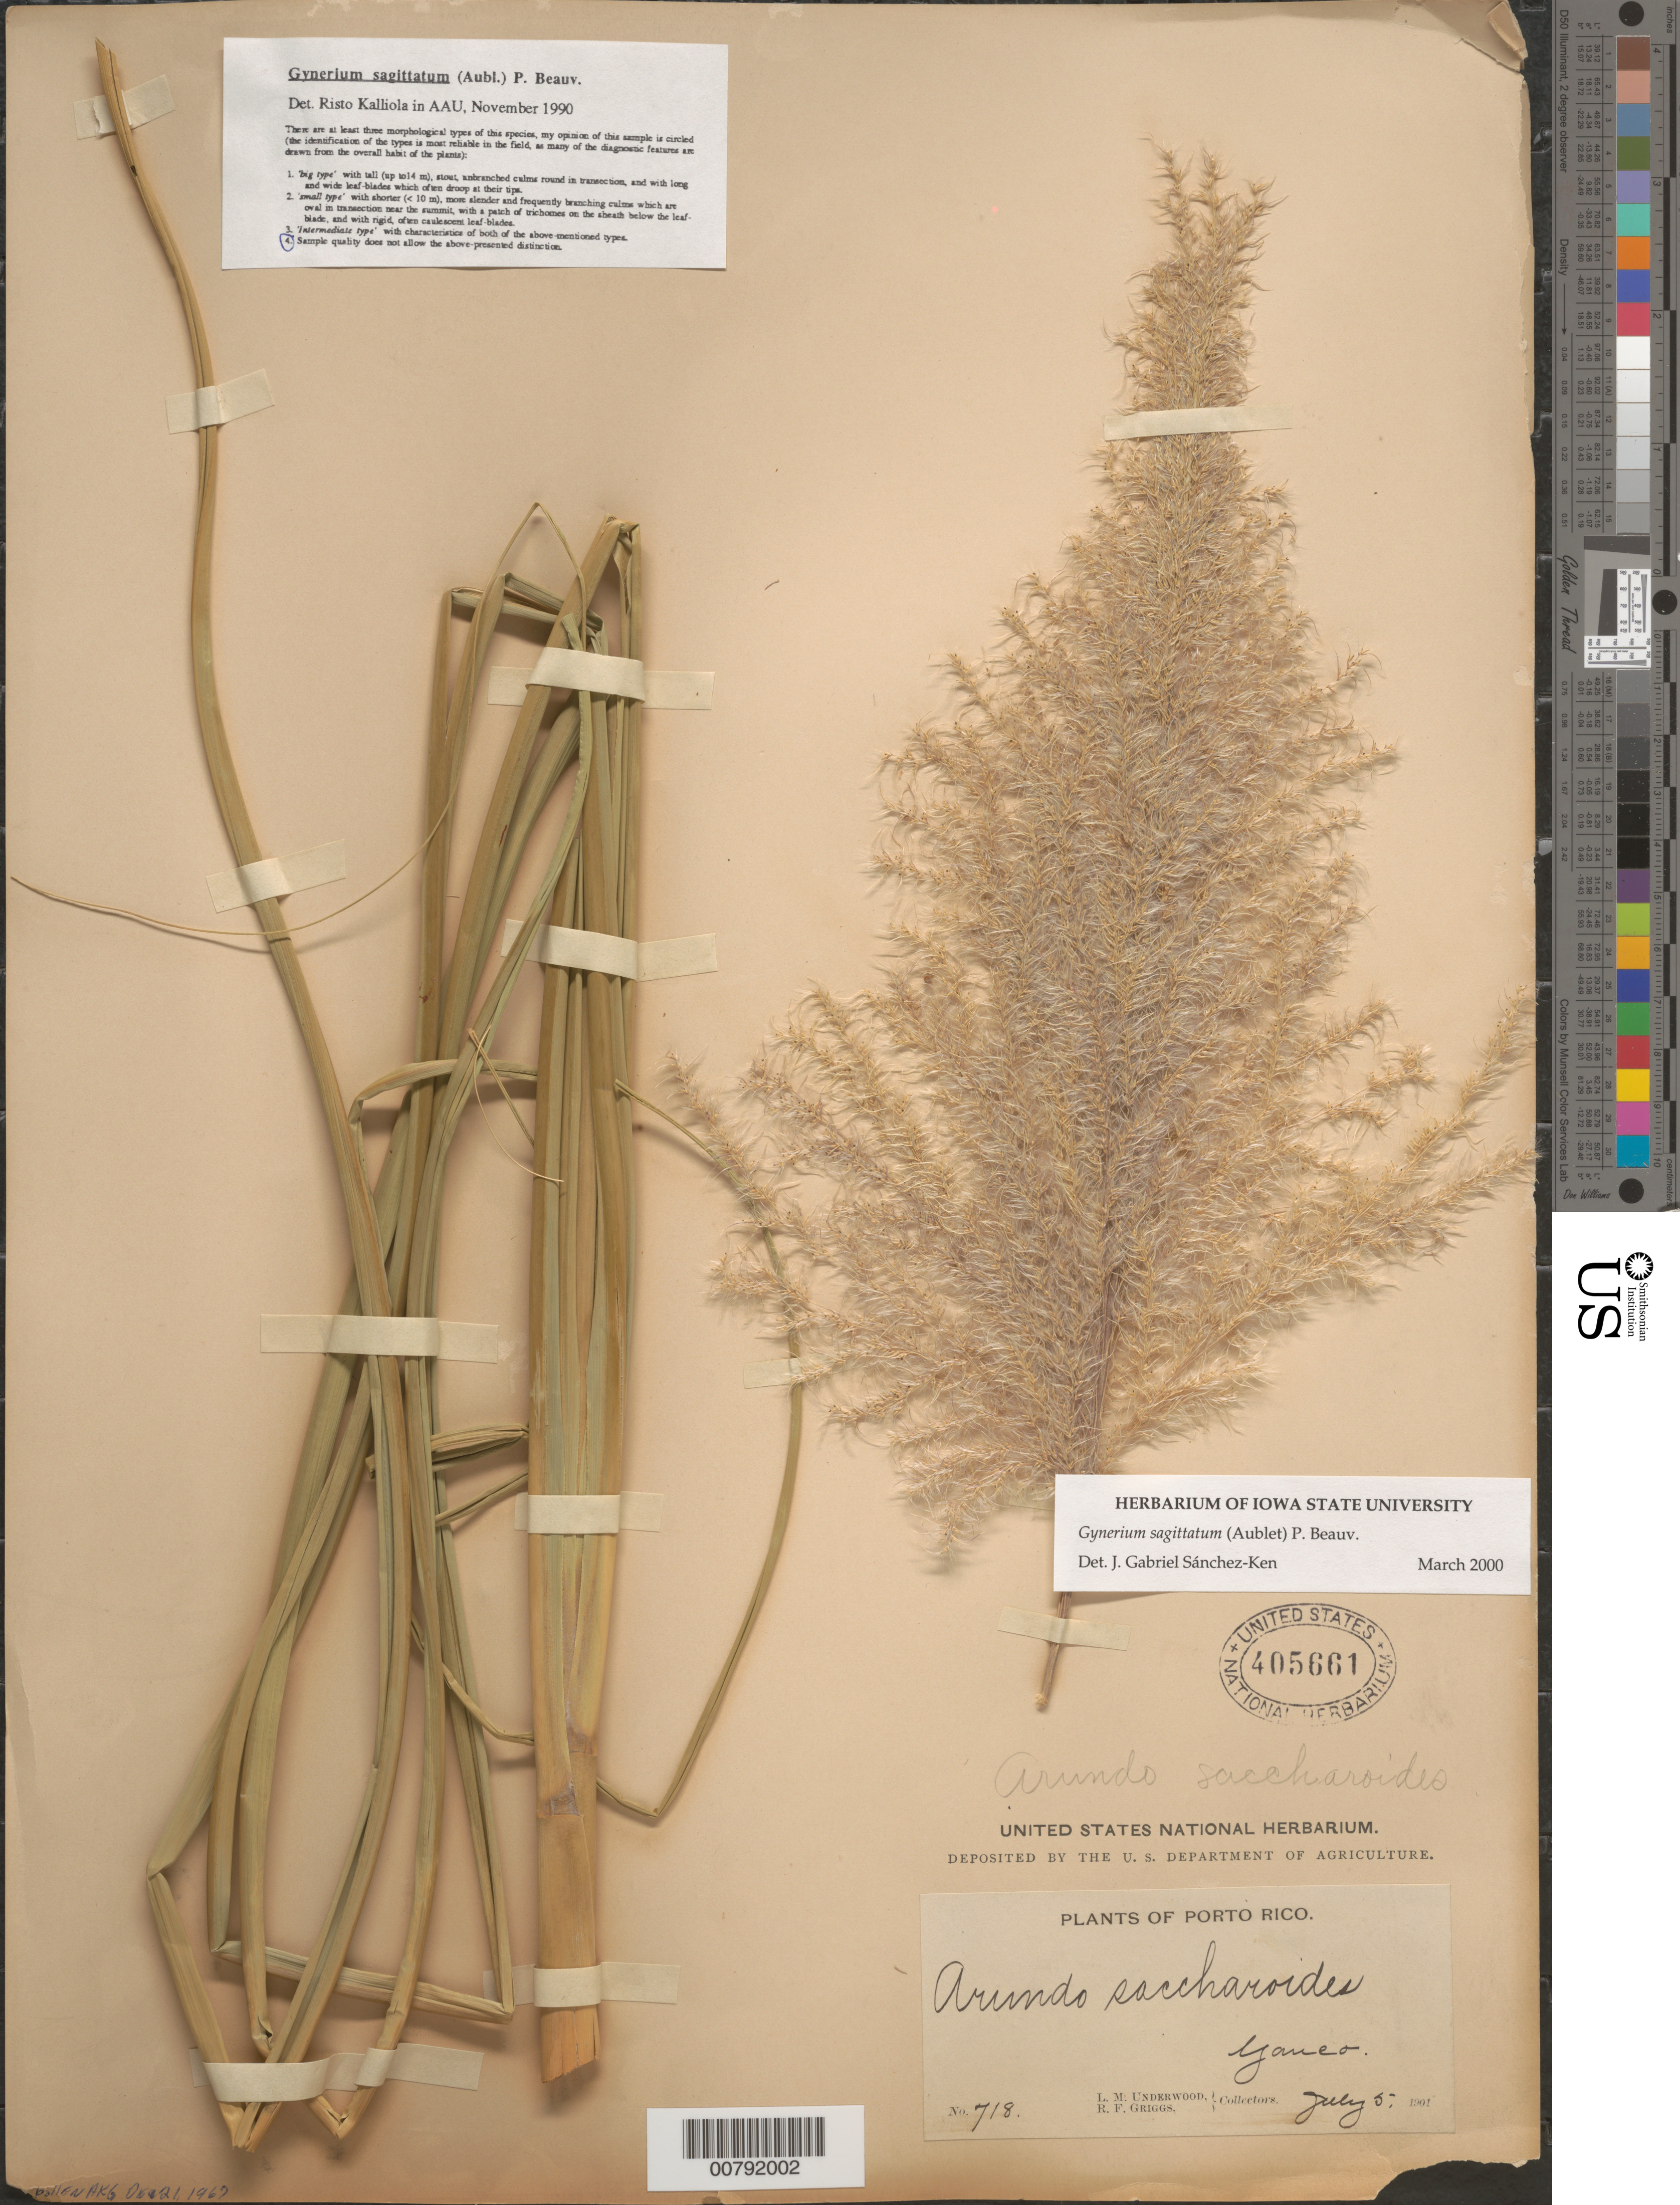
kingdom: Plantae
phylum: Tracheophyta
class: Liliopsida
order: Poales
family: Poaceae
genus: Gynerium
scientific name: Gynerium sagittatum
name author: (Aubl.) P. Beauv.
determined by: Sánchez-Ken, J. G.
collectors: L. M. Underwood & R. F. Griggs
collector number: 718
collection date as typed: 05 Jul 1901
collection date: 1901-07-05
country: Puerto Rico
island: Puerto Rico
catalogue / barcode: US 405661